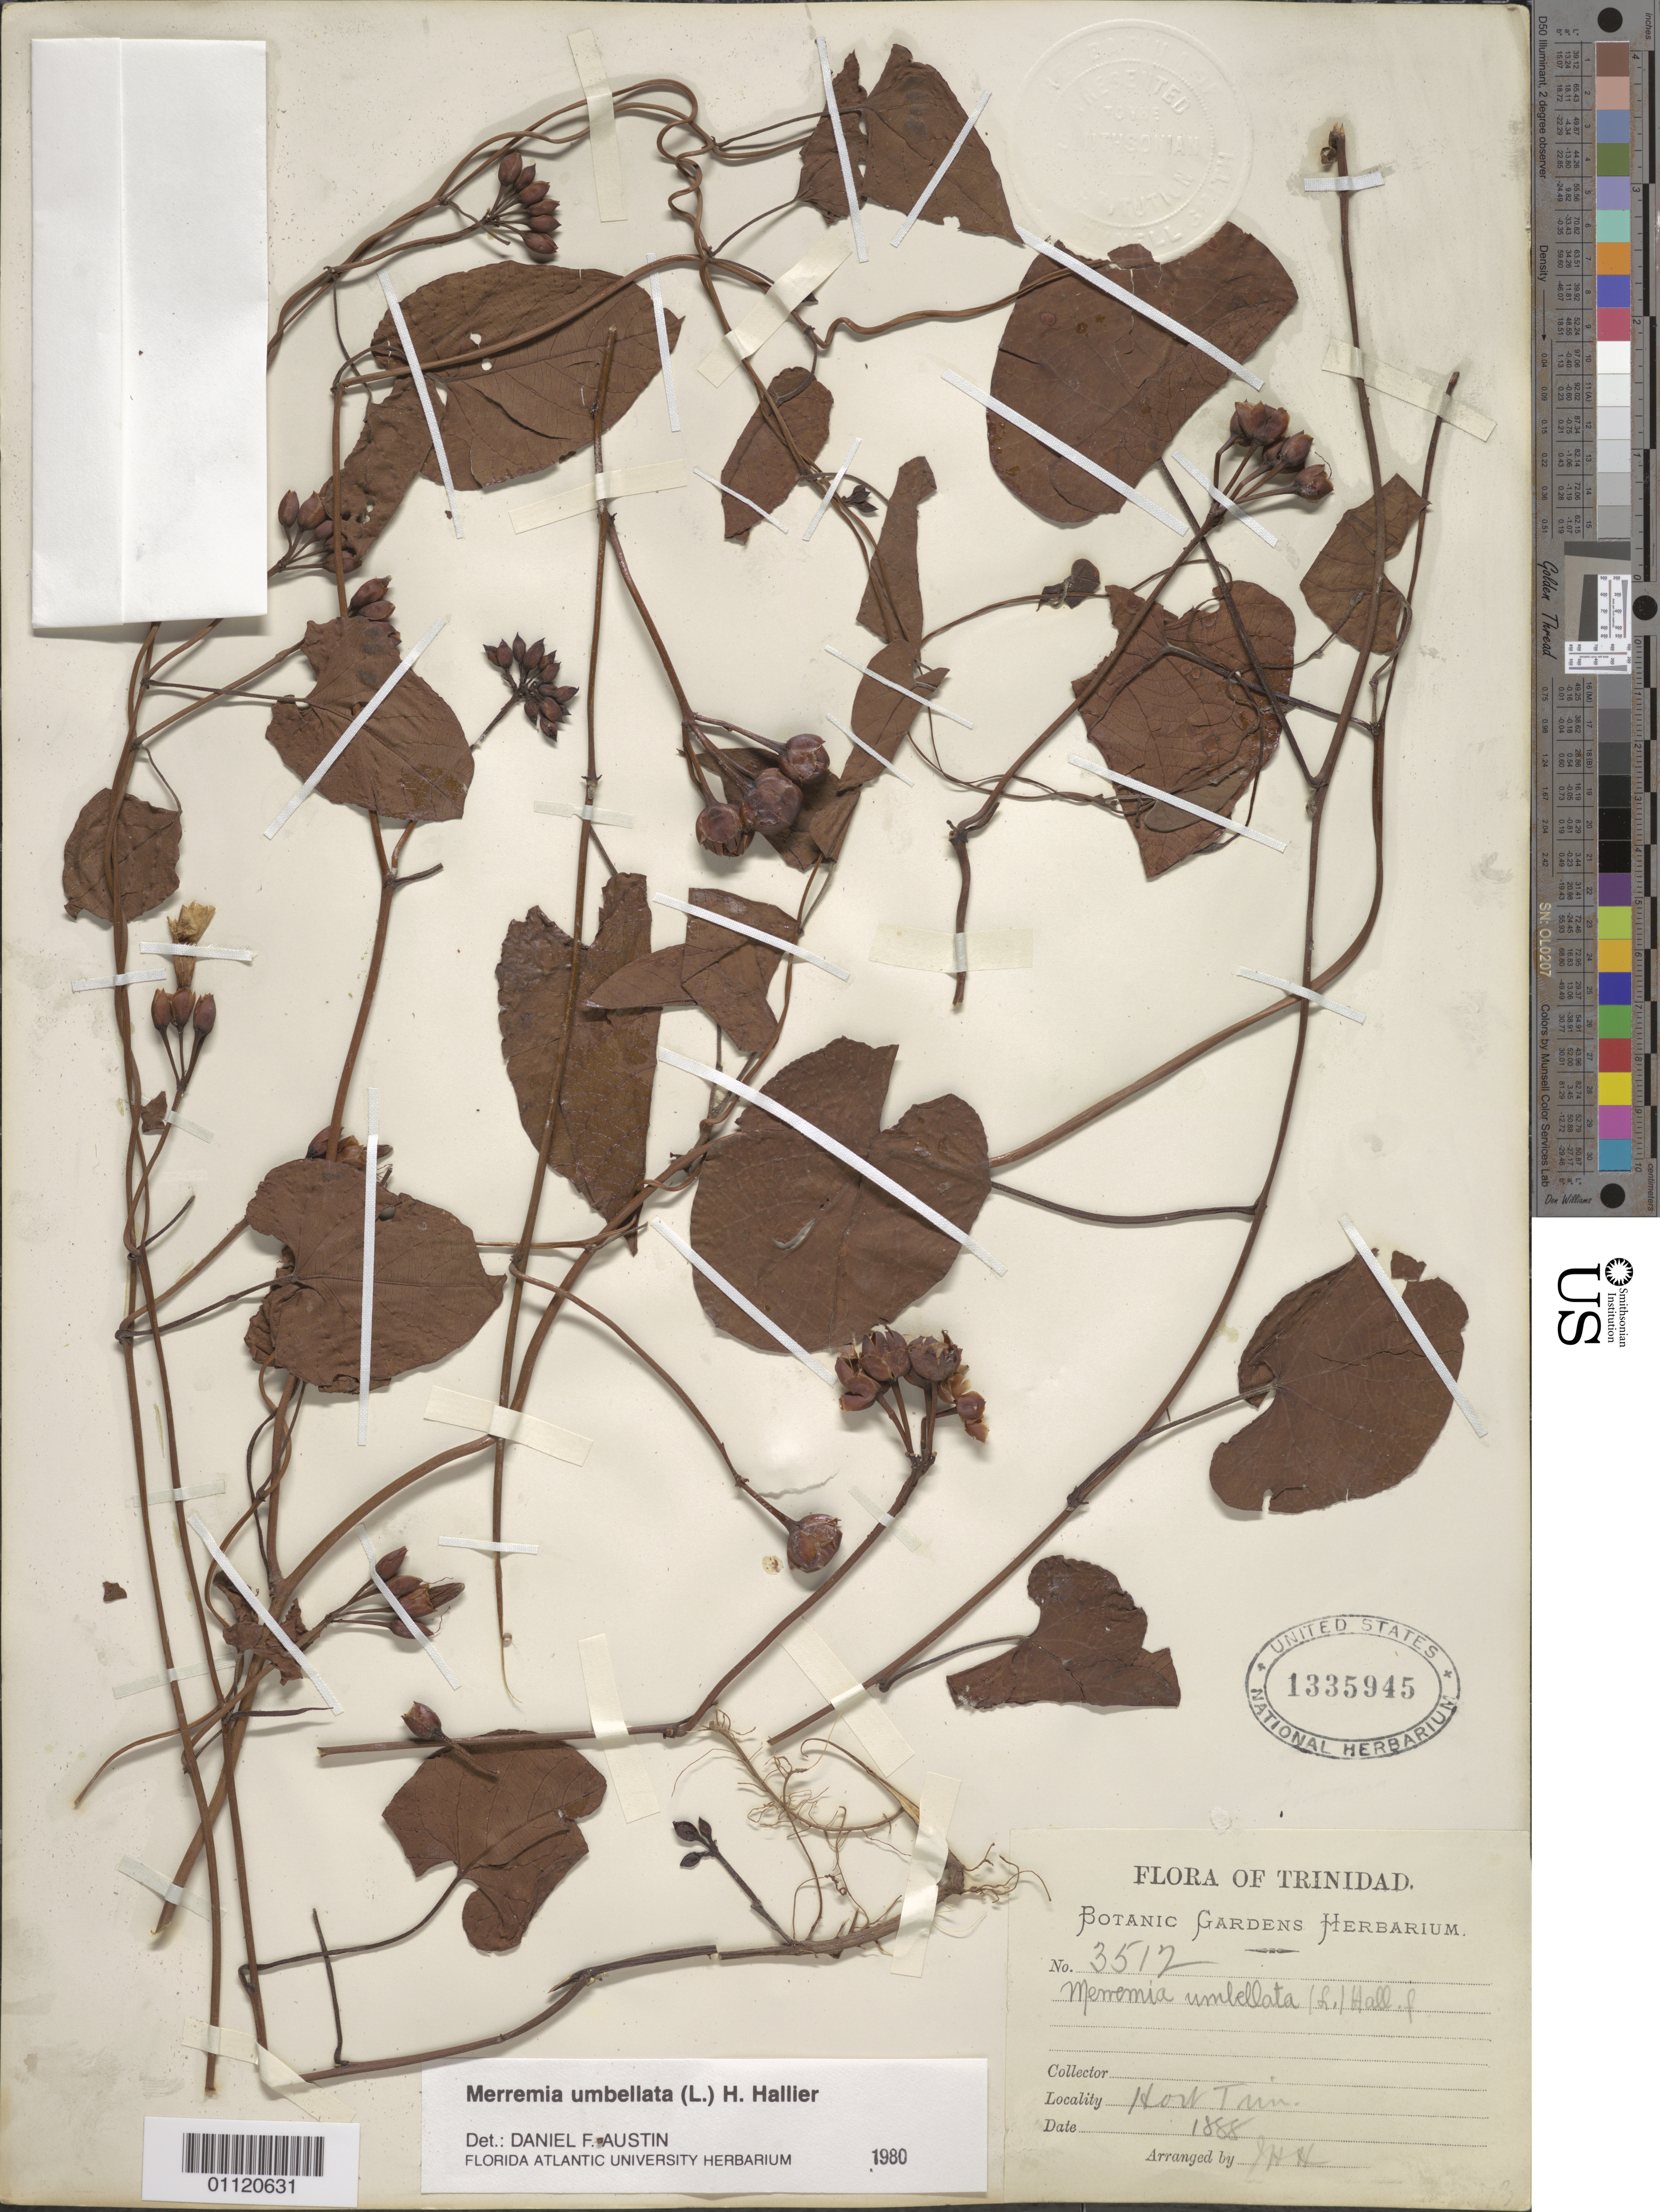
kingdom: Plantae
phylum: Tracheophyta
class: Magnoliopsida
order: Solanales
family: Convolvulaceae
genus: Camonea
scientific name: Camonea umbellata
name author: (L.) A. R. Simões & Staples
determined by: Strong, Mark T., (BOT), Smithsonian Institution - National Museum of Natural History (UNITED STATES)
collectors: Botanic Gardens Herbarium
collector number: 3512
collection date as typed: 01 Jan 1888 to 31 Dec 1888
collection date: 1888-01-01/1888-12-31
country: Trinidad and Tobago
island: Trinidad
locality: Hort Trin.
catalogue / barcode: US 1335945